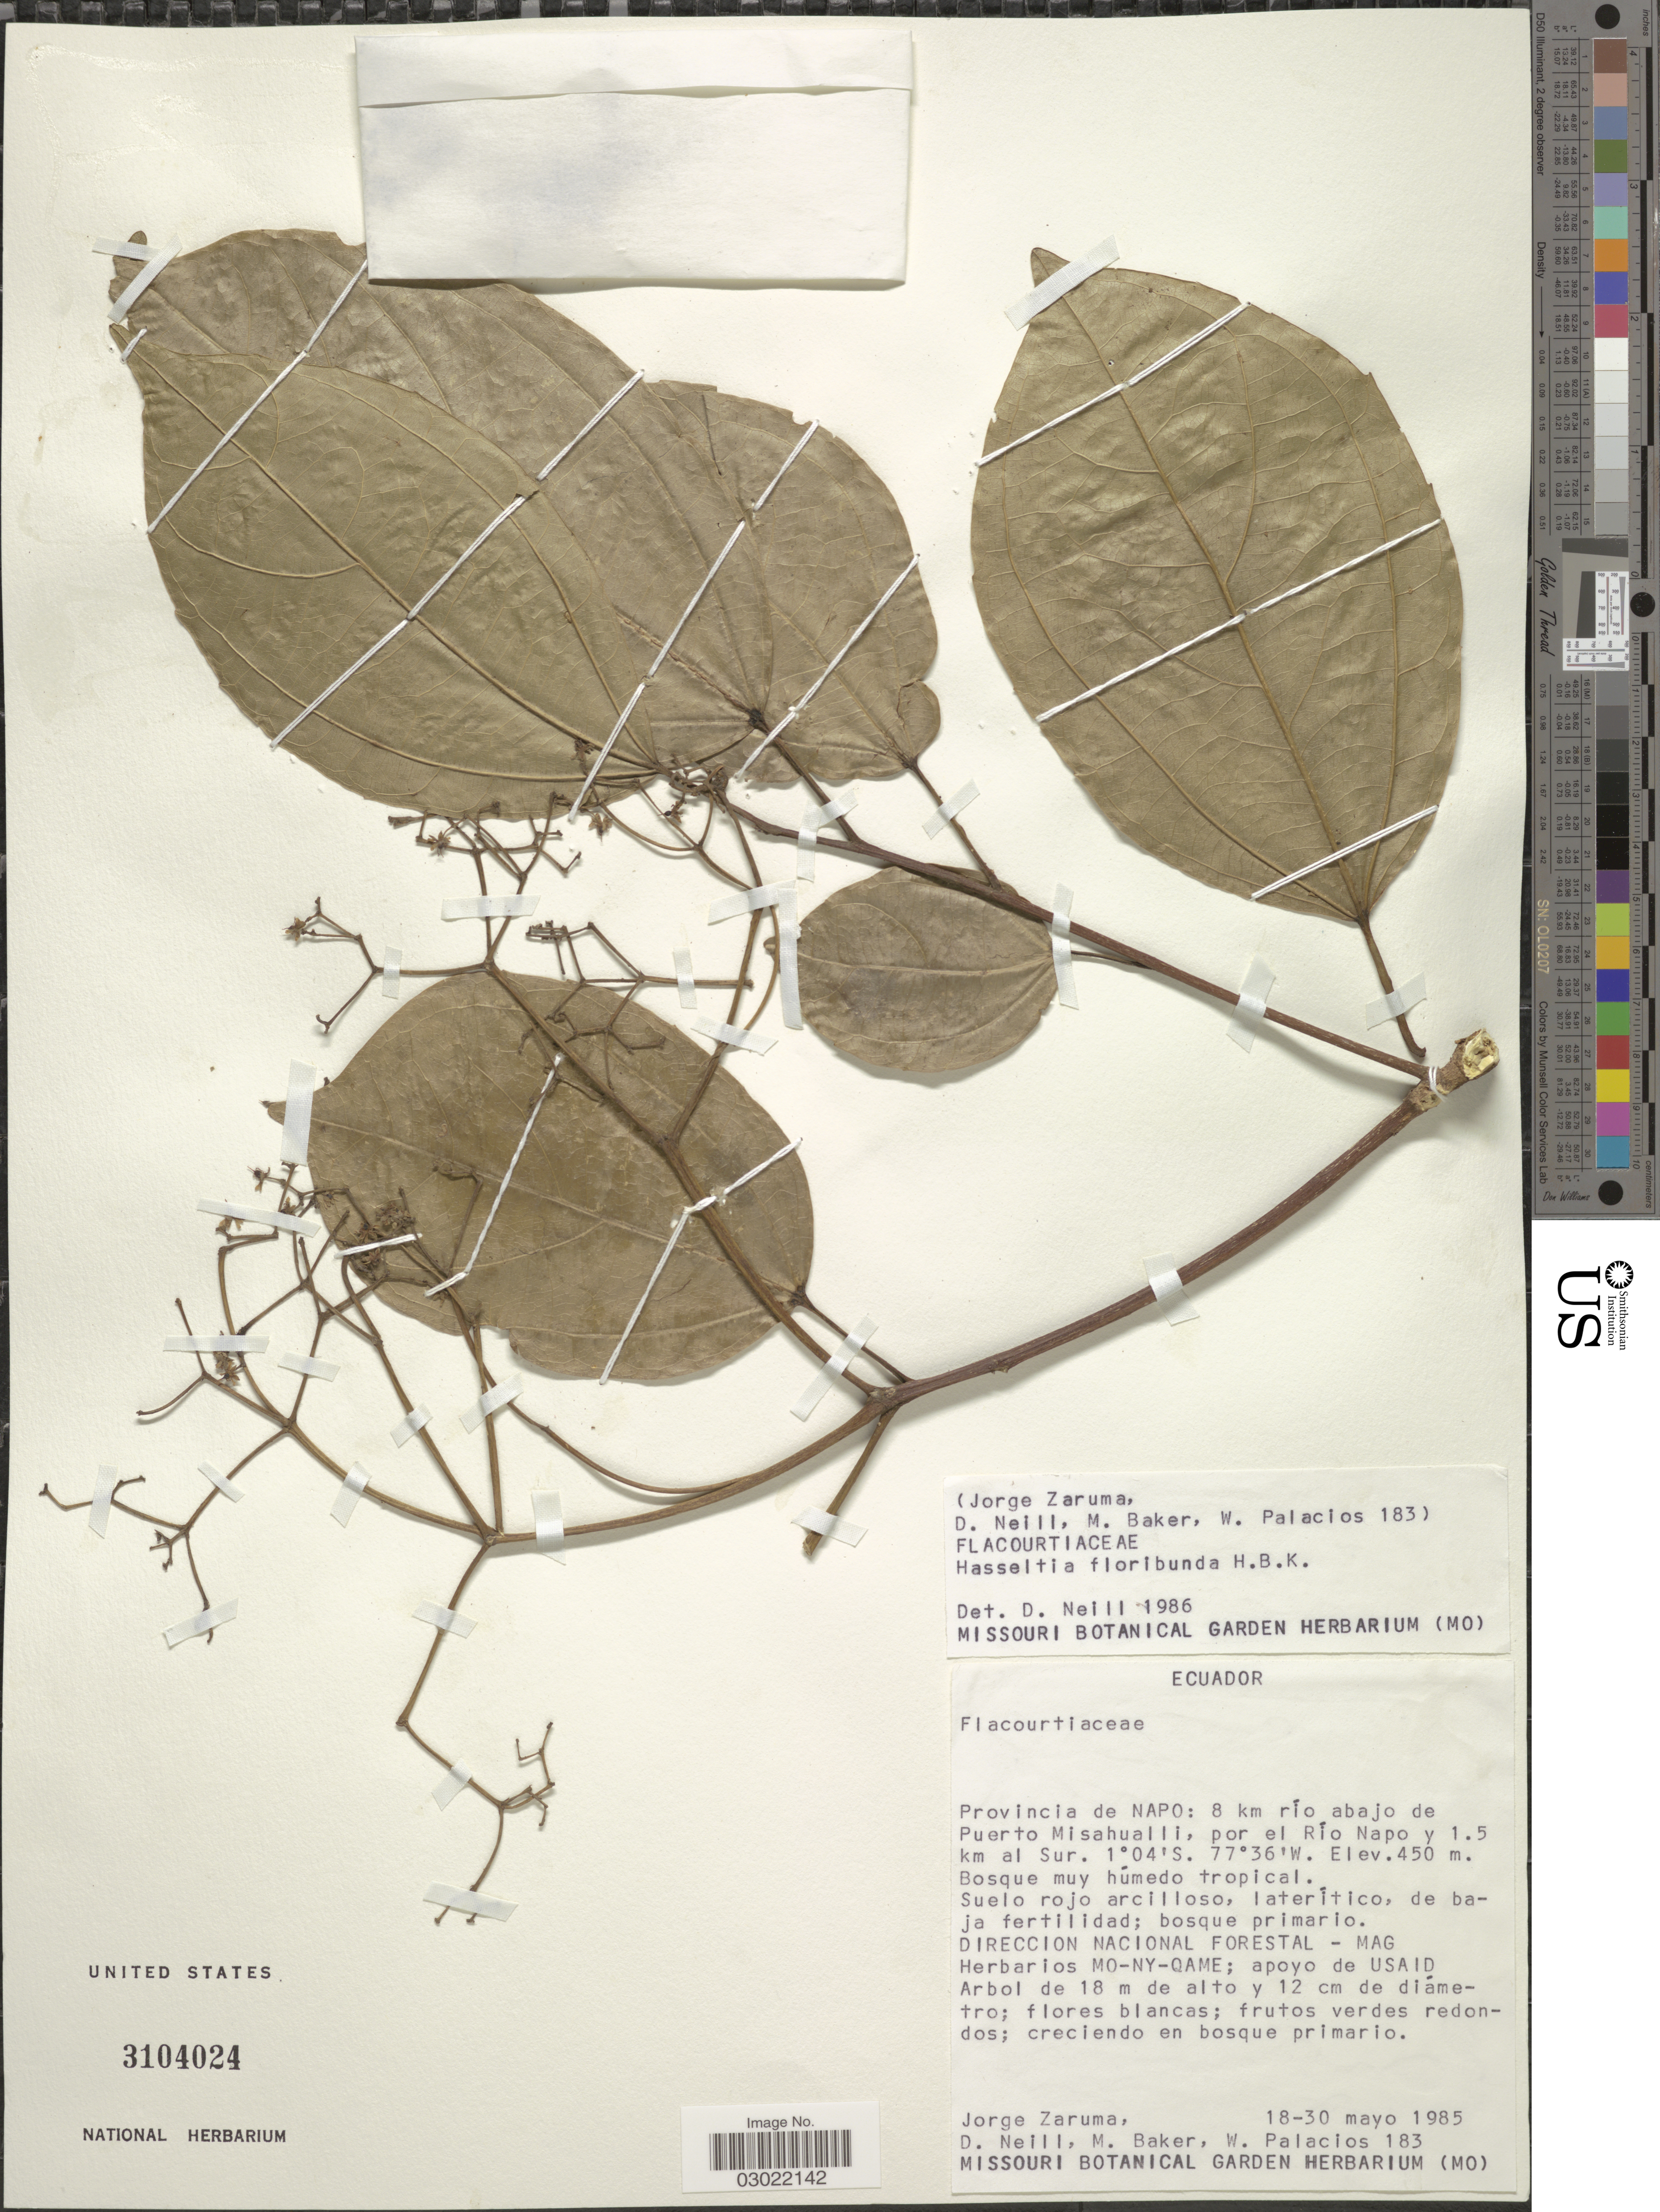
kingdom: Plantae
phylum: Tracheophyta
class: Magnoliopsida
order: Malpighiales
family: Salicaceae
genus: Hasseltia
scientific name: Hasseltia floribunda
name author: Kunth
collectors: J. Zaruma, D. Neill, M. Baker & W. Palacios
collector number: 183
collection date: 1985-05-18/1985-05-30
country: Ecuador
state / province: Napo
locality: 8 km río abajo de Puerto Misahualli, por el Río Napo y 1.5 km al Sur.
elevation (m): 450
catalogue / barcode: US 3104024